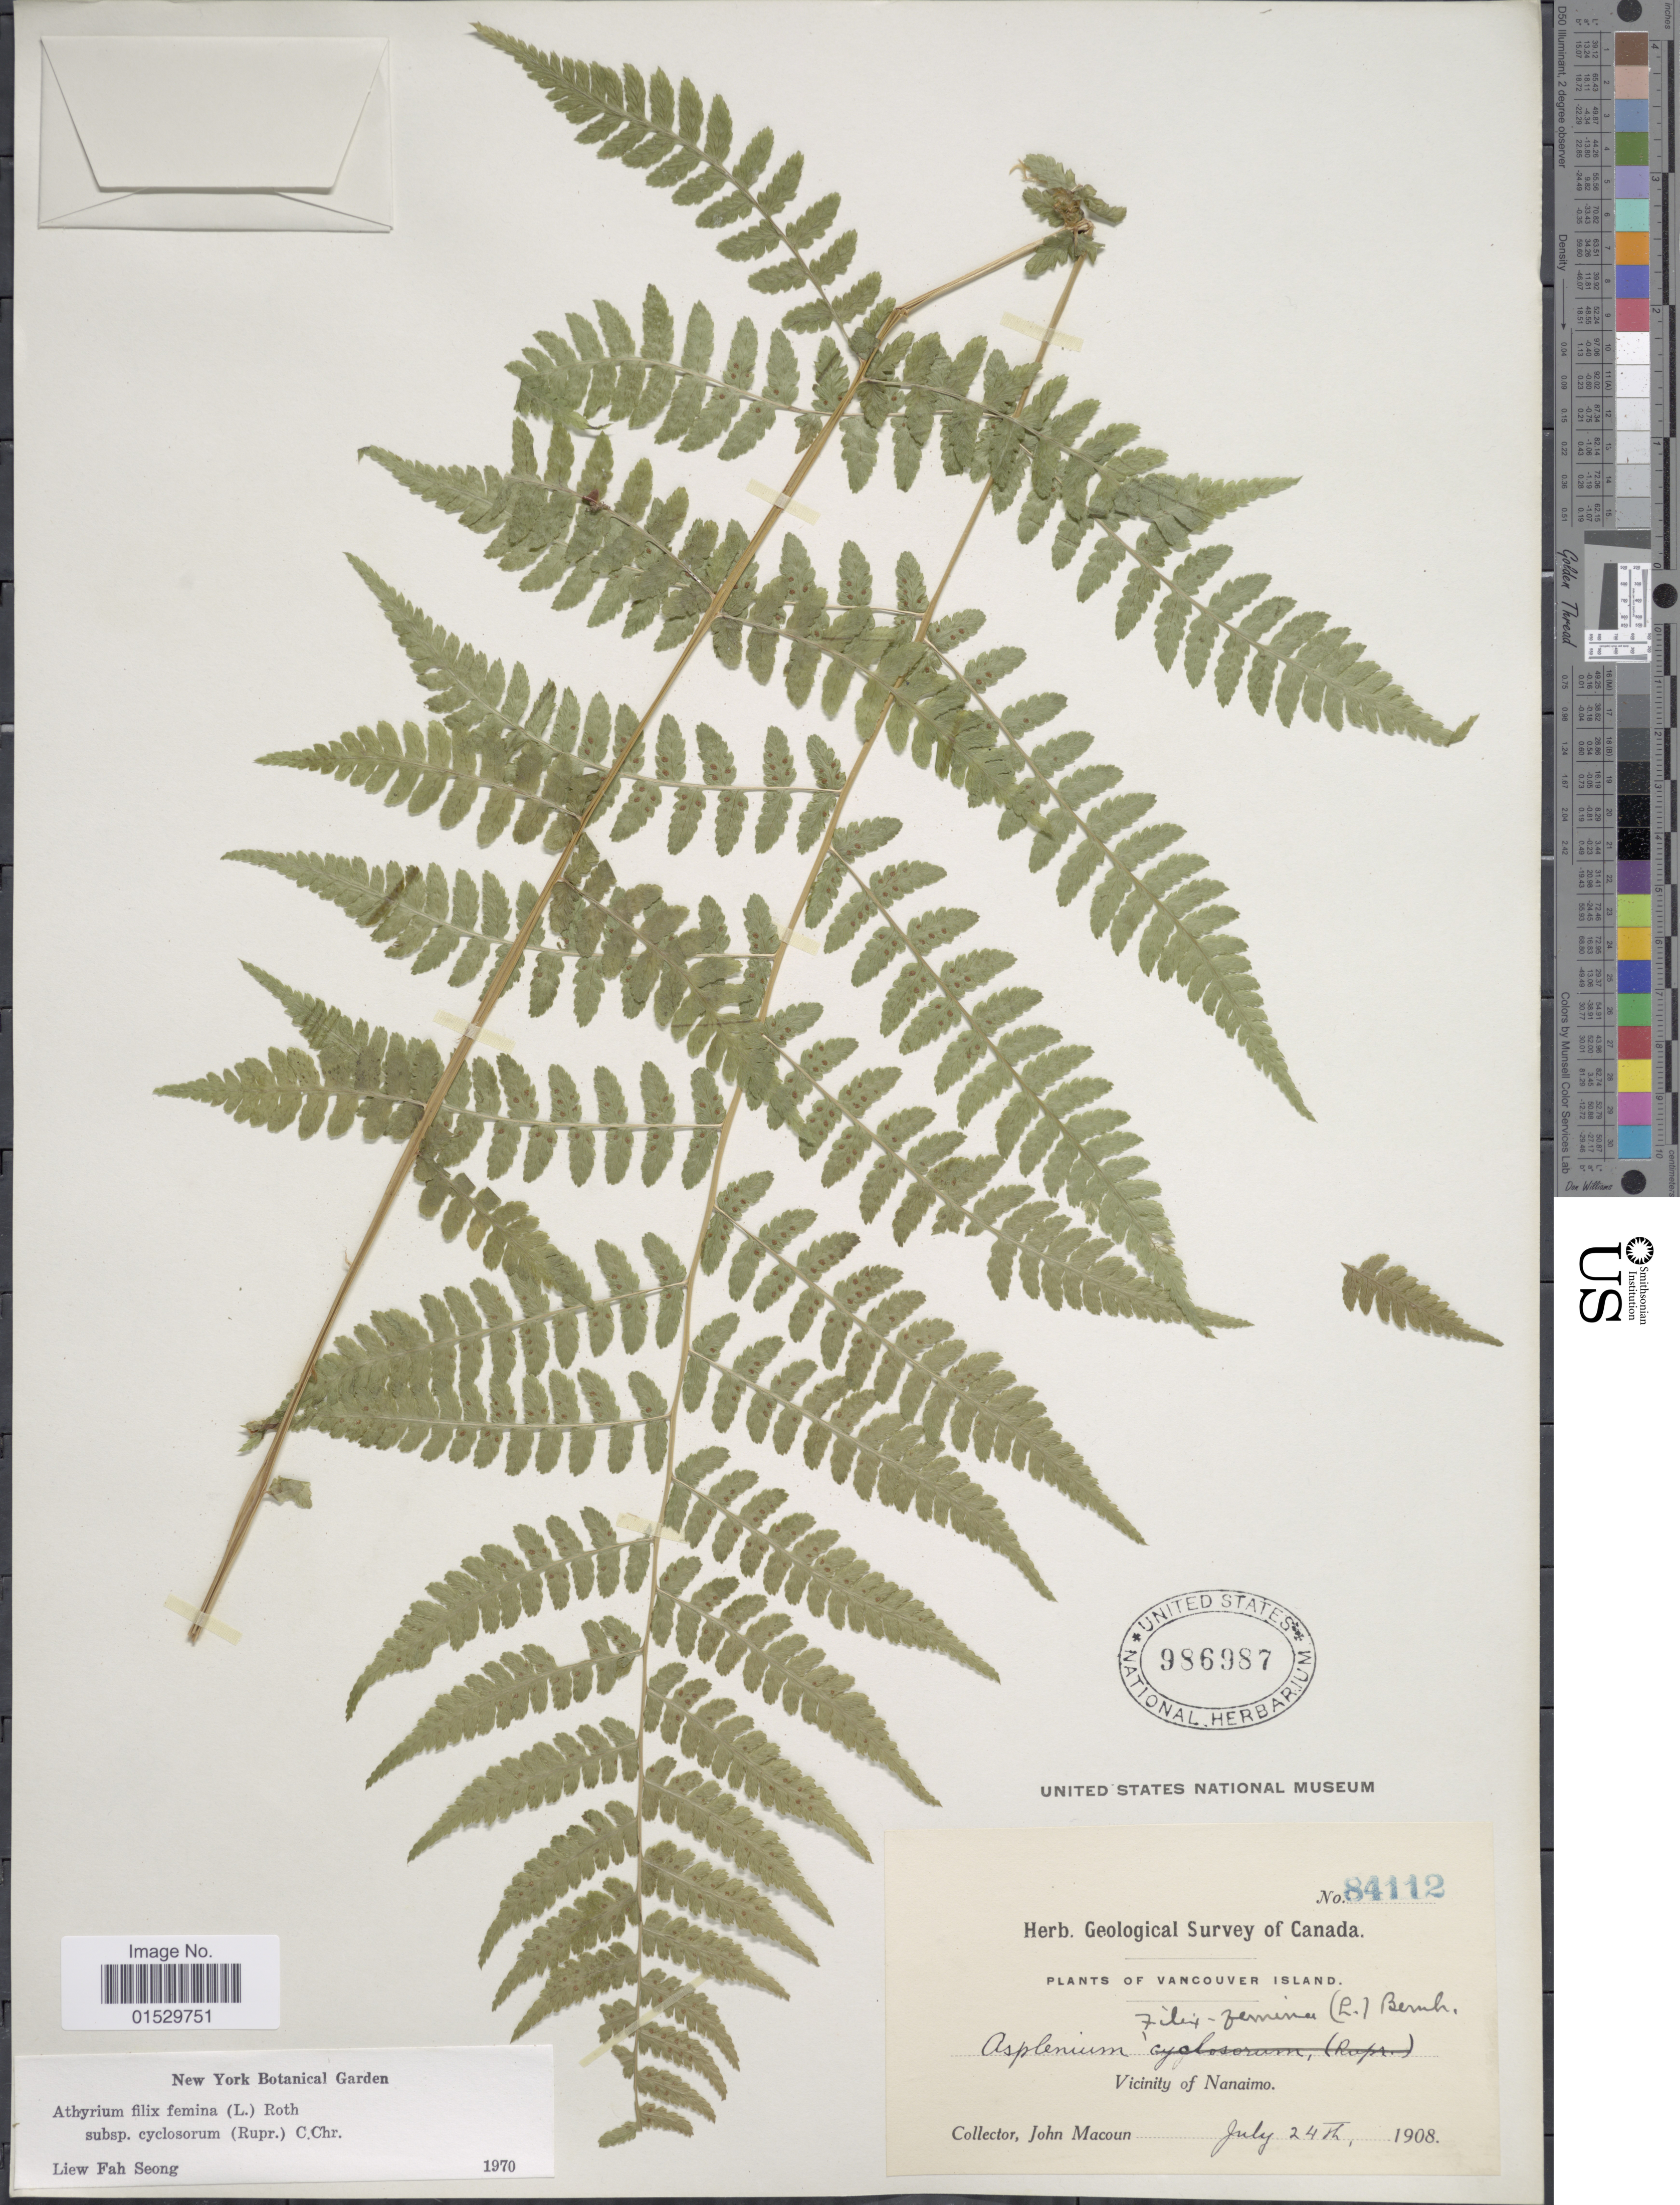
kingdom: Plantae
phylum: Tracheophyta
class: Polypodiopsida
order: Polypodiales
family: Athyriaceae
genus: Athyrium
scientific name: Athyrium filix-femina subsp. cyclosorum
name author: (Rupr.) C. Chr.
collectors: J. Macoun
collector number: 84112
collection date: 1908-07-24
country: Canada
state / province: British Columbia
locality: Vancouver Island, Vicinity of Nanaimo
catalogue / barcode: US 986987